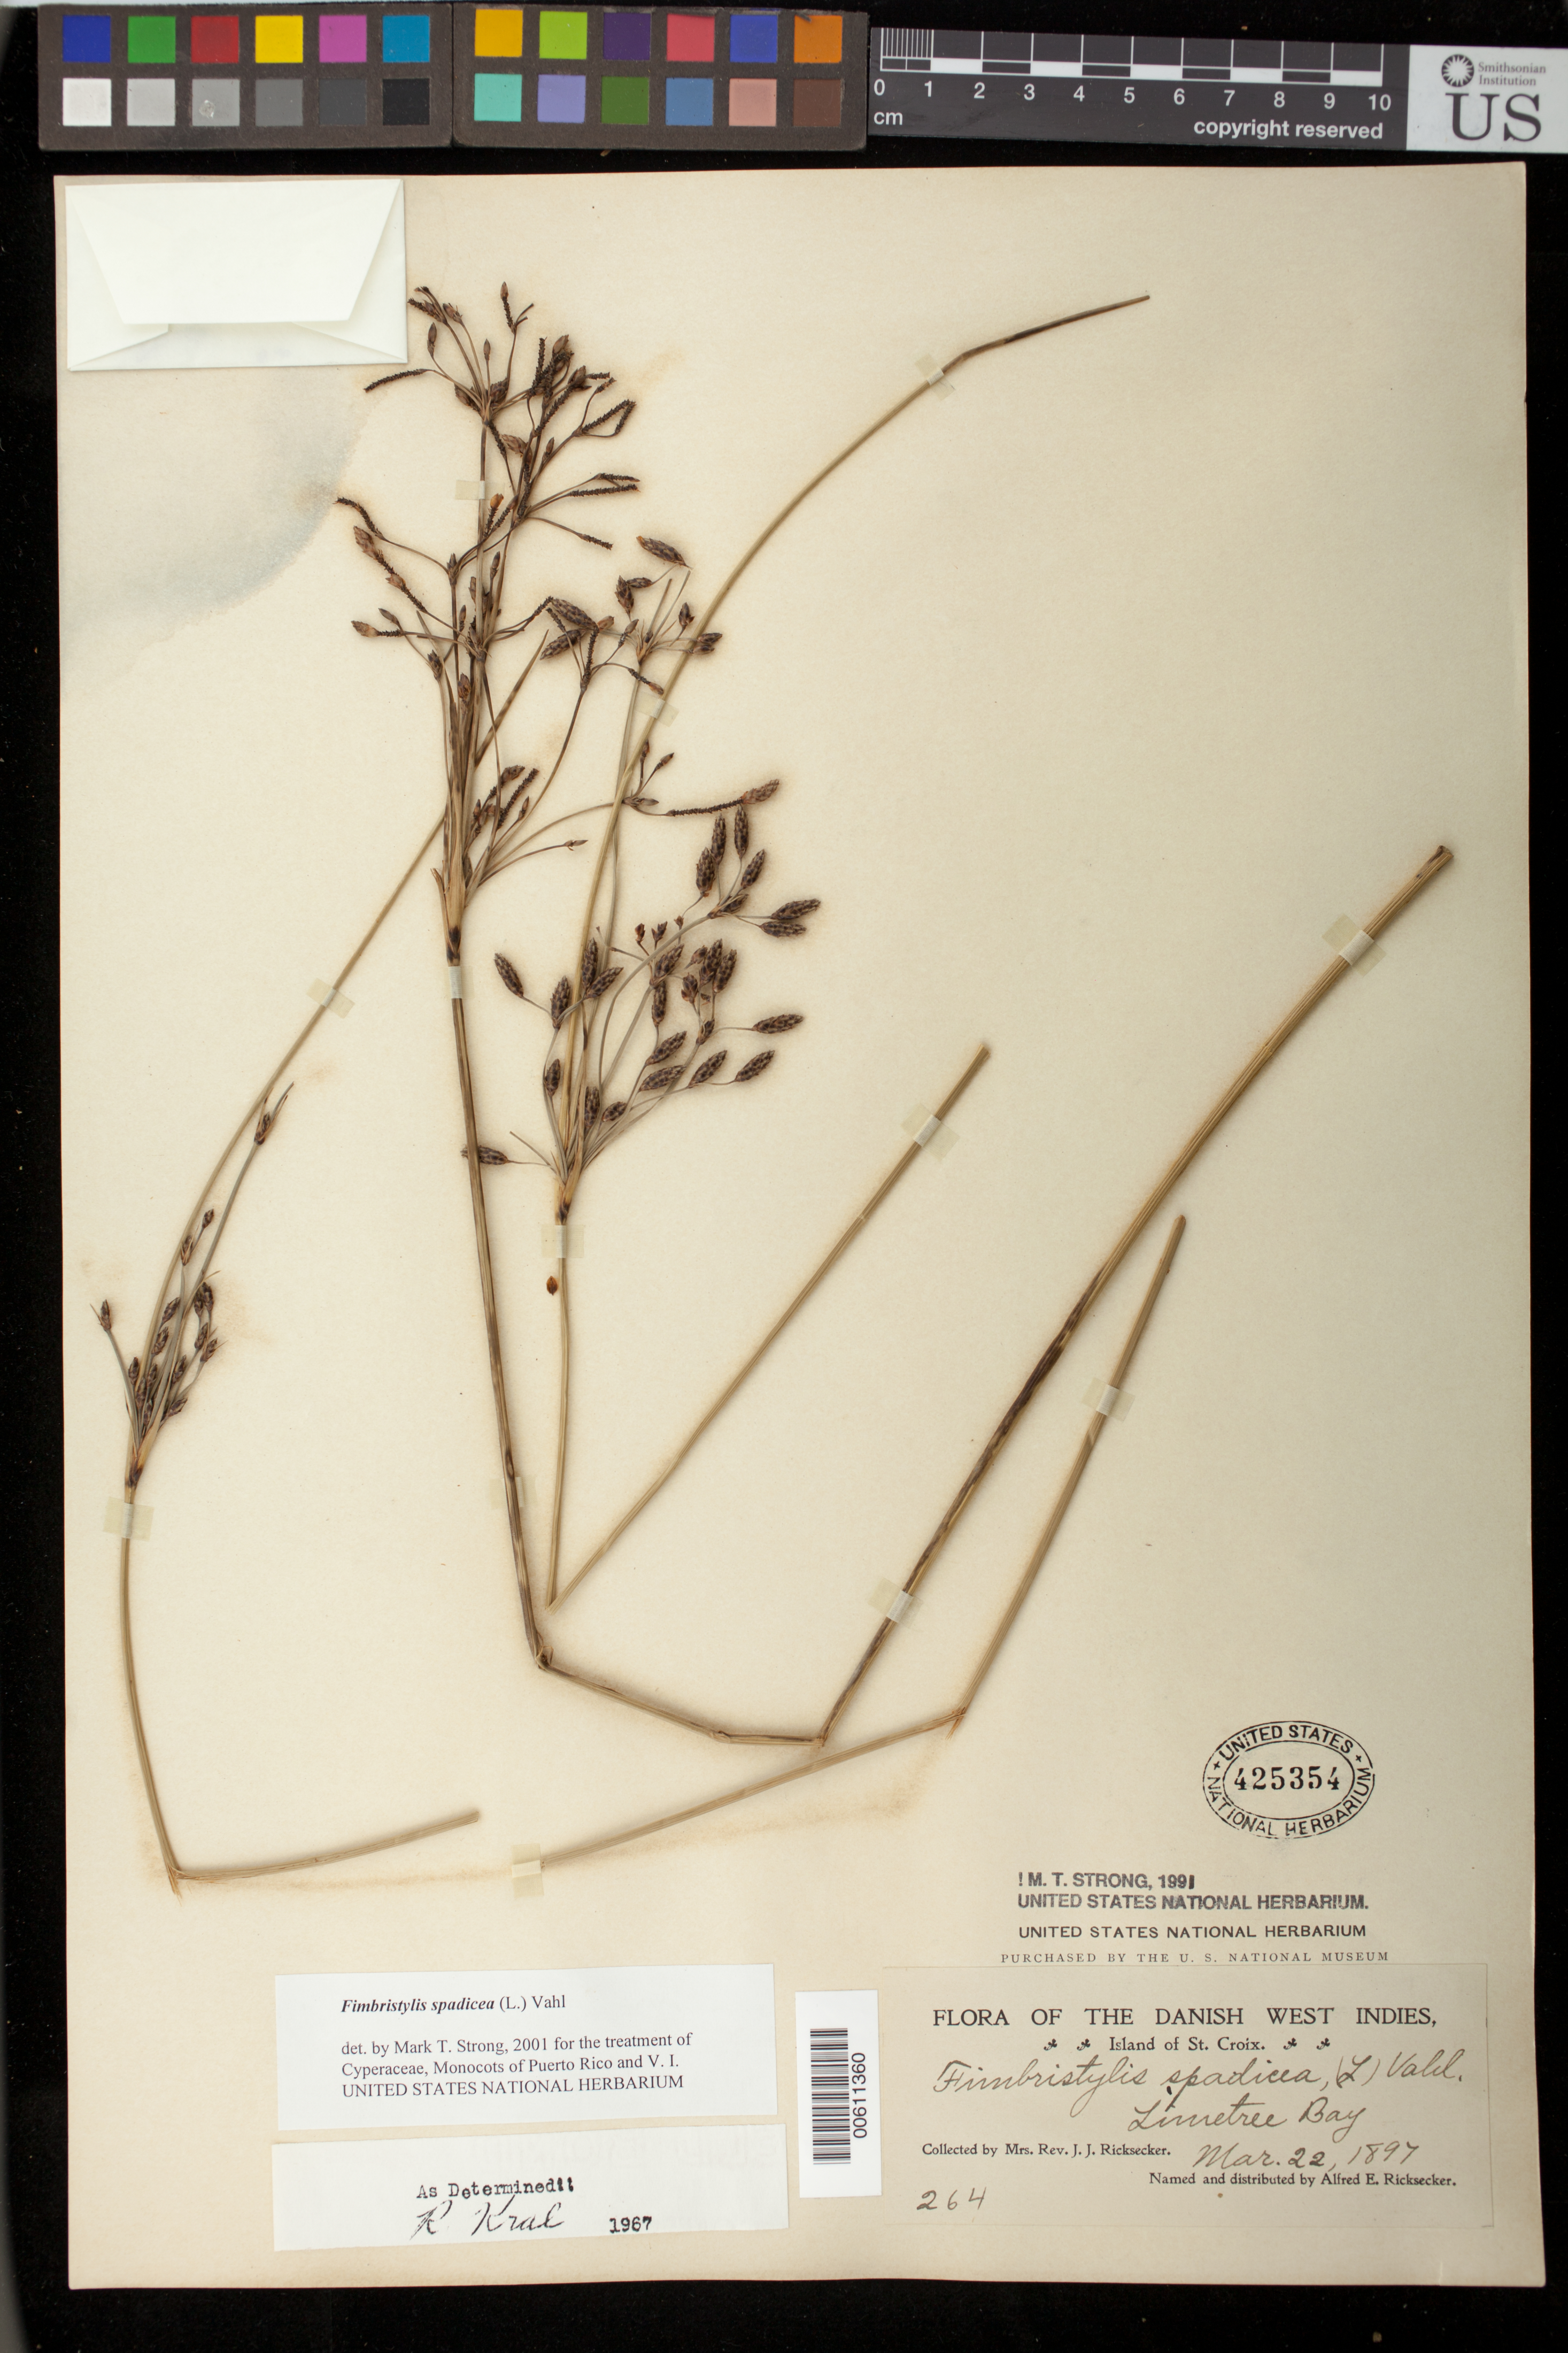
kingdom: Plantae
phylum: Tracheophyta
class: Liliopsida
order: Poales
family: Cyperaceae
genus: Fimbristylis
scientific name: Fimbristylis spadicea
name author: (L.) Vahl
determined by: Strong, M. T., (US), Smithsonian Institution - National Museum of Natural History (UNITED STATES)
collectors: L. A. Ricksecker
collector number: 264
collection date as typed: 22 Mar 1897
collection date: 1897-03-22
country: U.S. Virgin Islands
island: St. Croix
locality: Danish West Indies. Island of St. Croix: Limetree Bay.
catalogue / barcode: US 425354